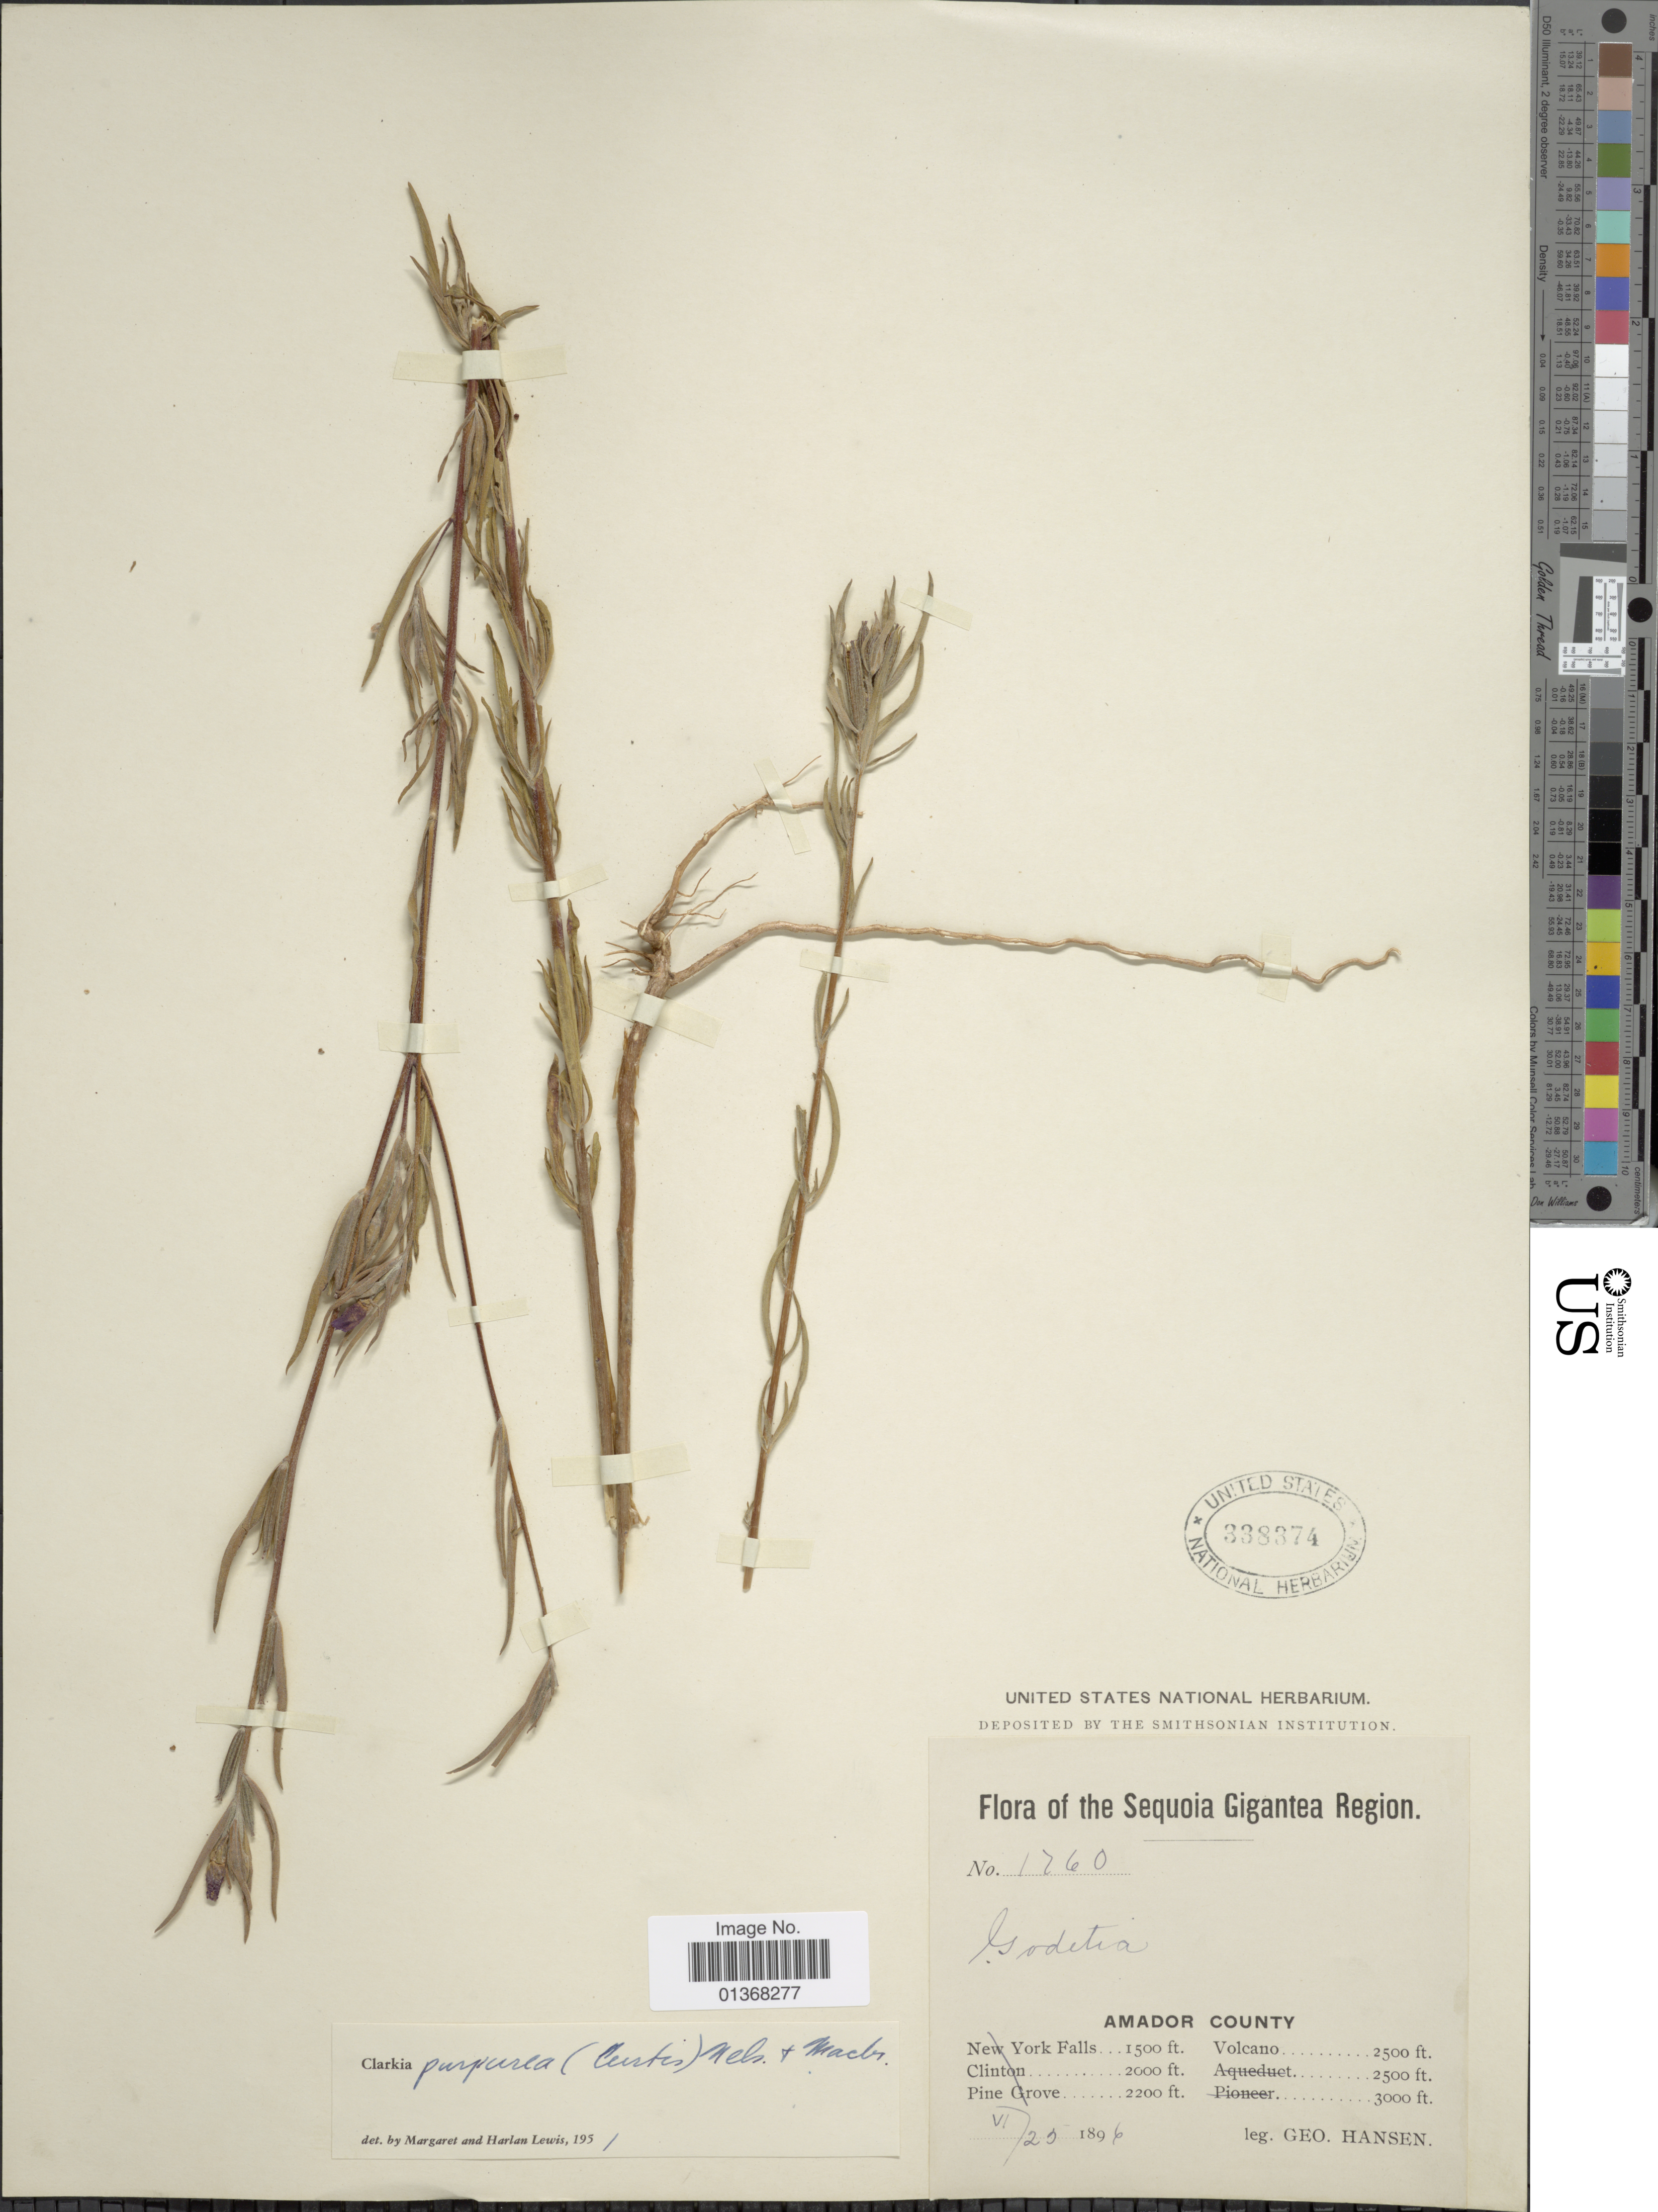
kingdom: Plantae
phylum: Tracheophyta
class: Magnoliopsida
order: Myrtales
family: Onagraceae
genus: Clarkia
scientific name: Clarkia purpurea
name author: (Curtis) A. Nelson & J.F. Macbr.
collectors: G. Hansen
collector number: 1760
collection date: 1896-06-25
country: United States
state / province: California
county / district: Amador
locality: Sequoia Gigantea Region, Amador County, Volcano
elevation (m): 762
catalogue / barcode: US 338374